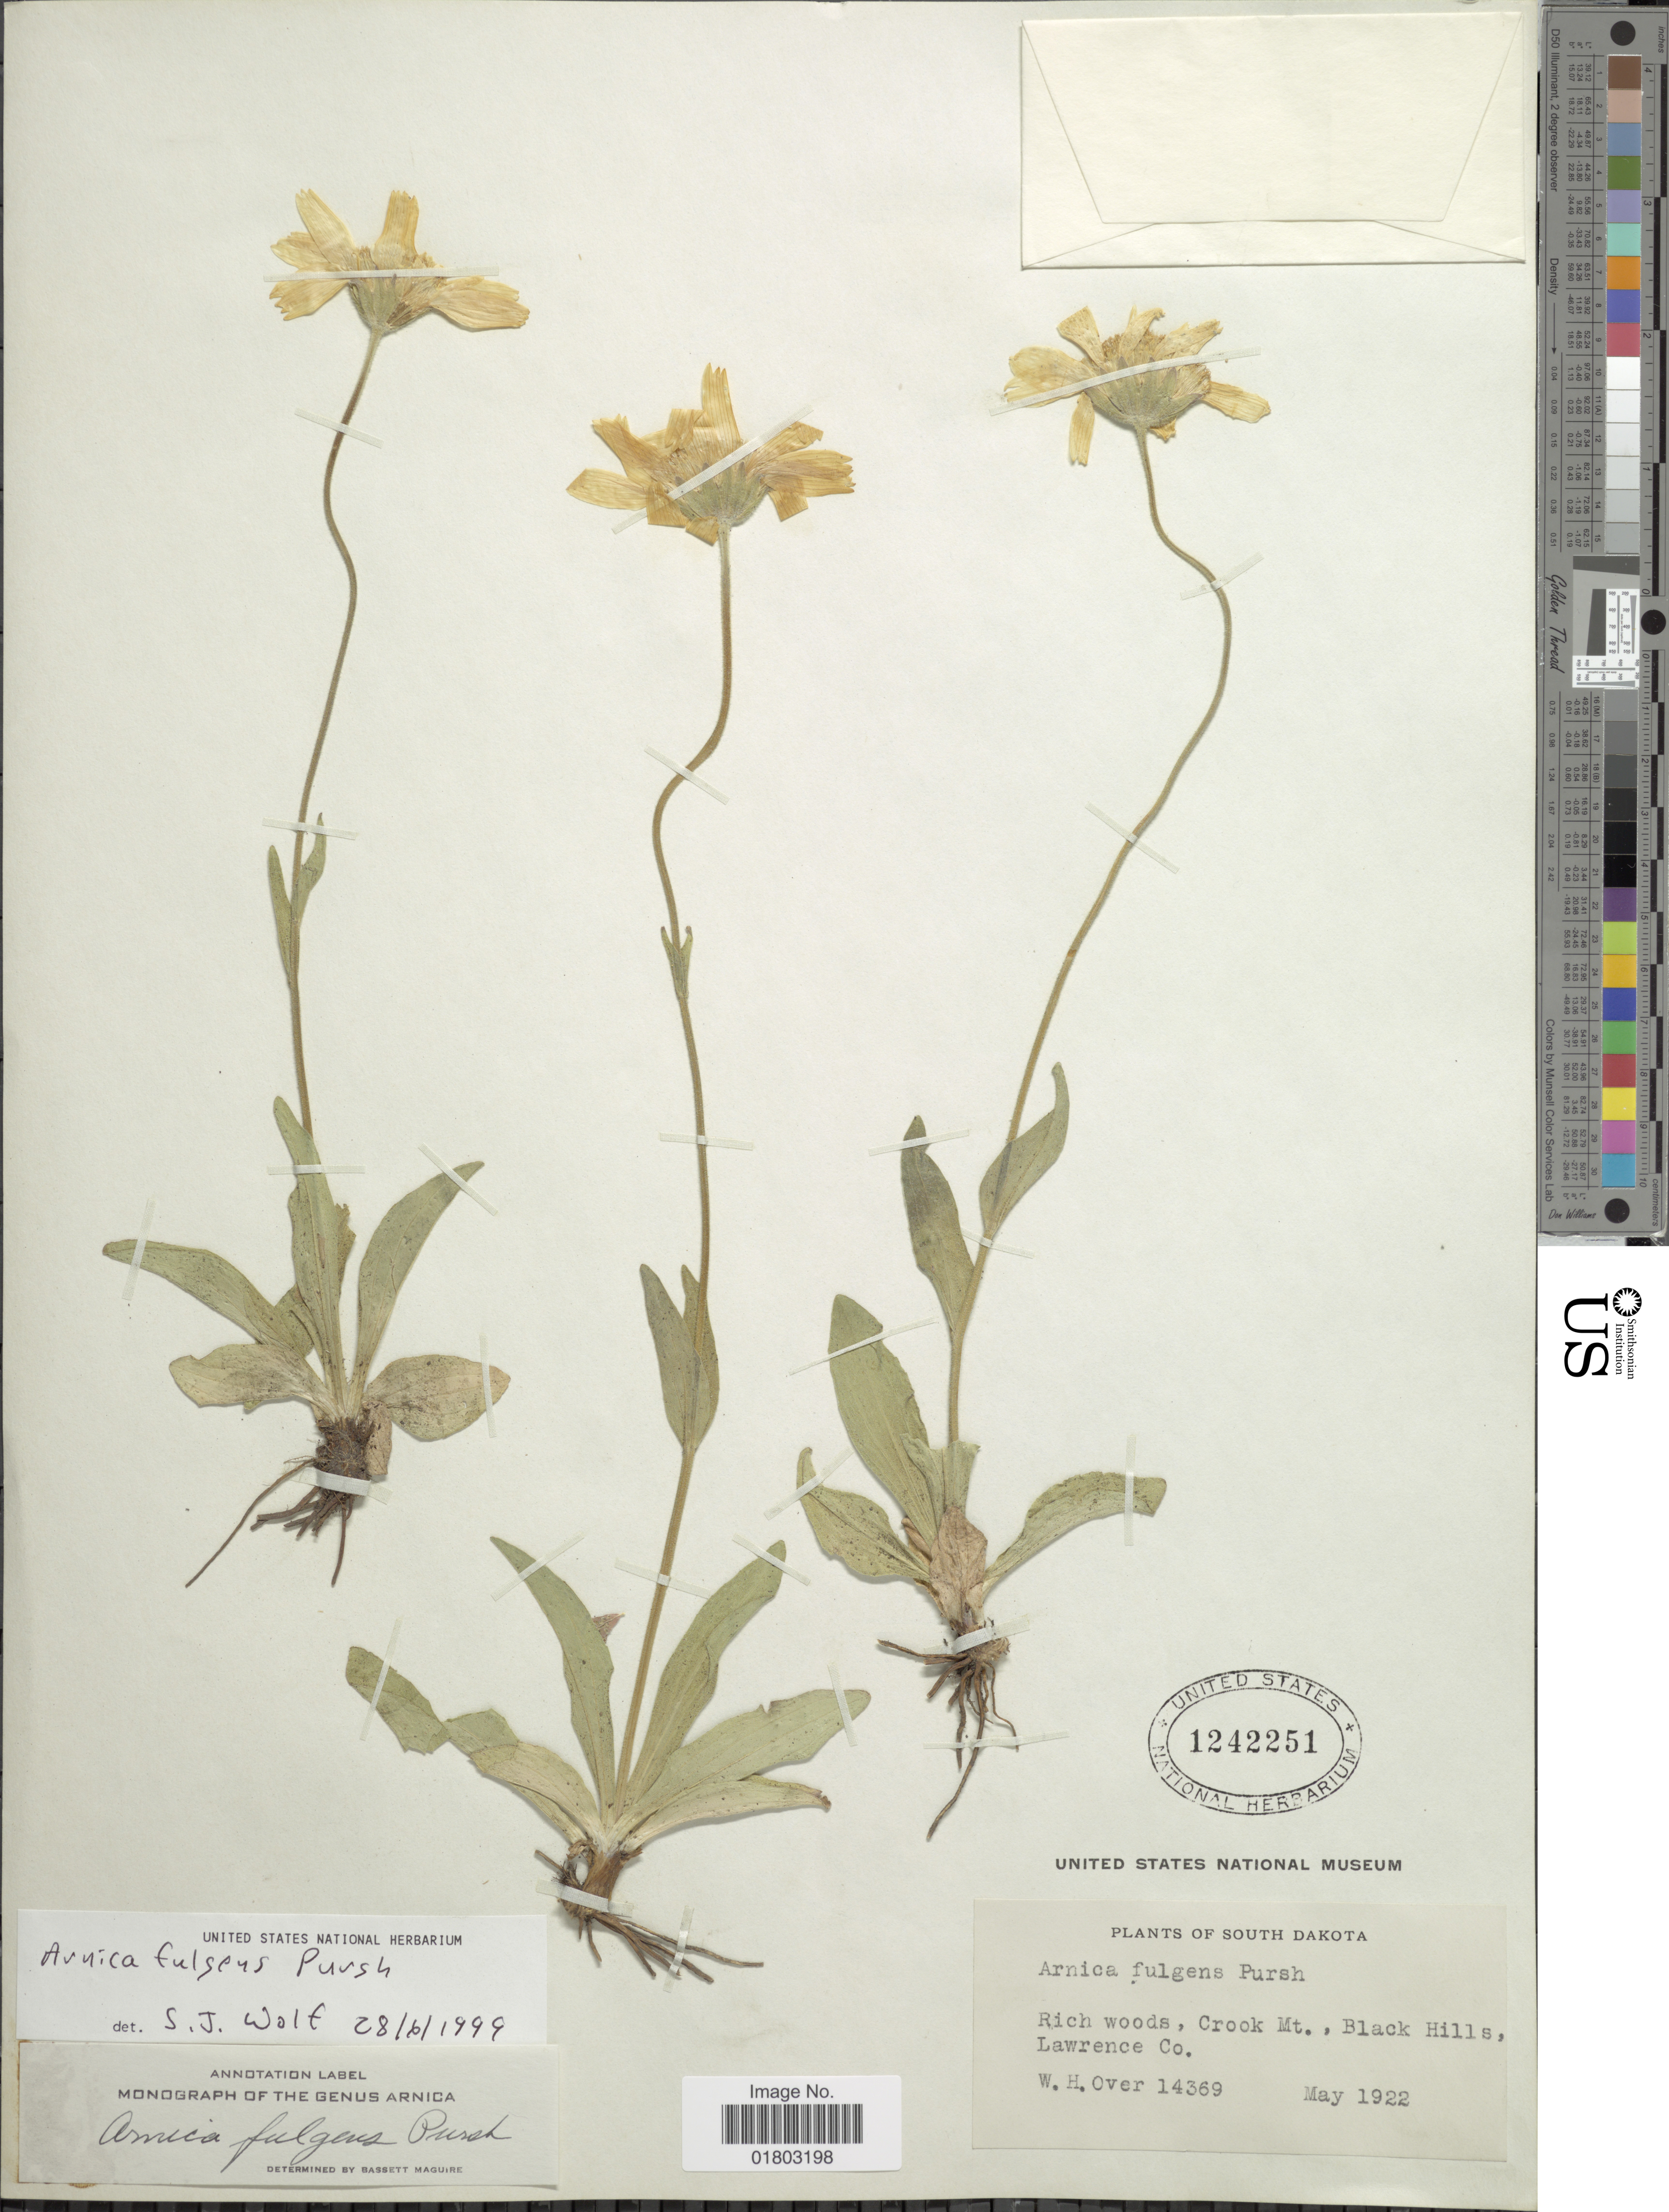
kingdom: Plantae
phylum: Tracheophyta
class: Magnoliopsida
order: Asterales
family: Asteraceae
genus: Arnica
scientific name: Arnica fulgens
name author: Pursh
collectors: W. Over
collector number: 14369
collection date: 1922-05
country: United States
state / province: South Dakota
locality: Rich woods, Crook Mt., Black Hills, Lawrence Co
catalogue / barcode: US 1242251